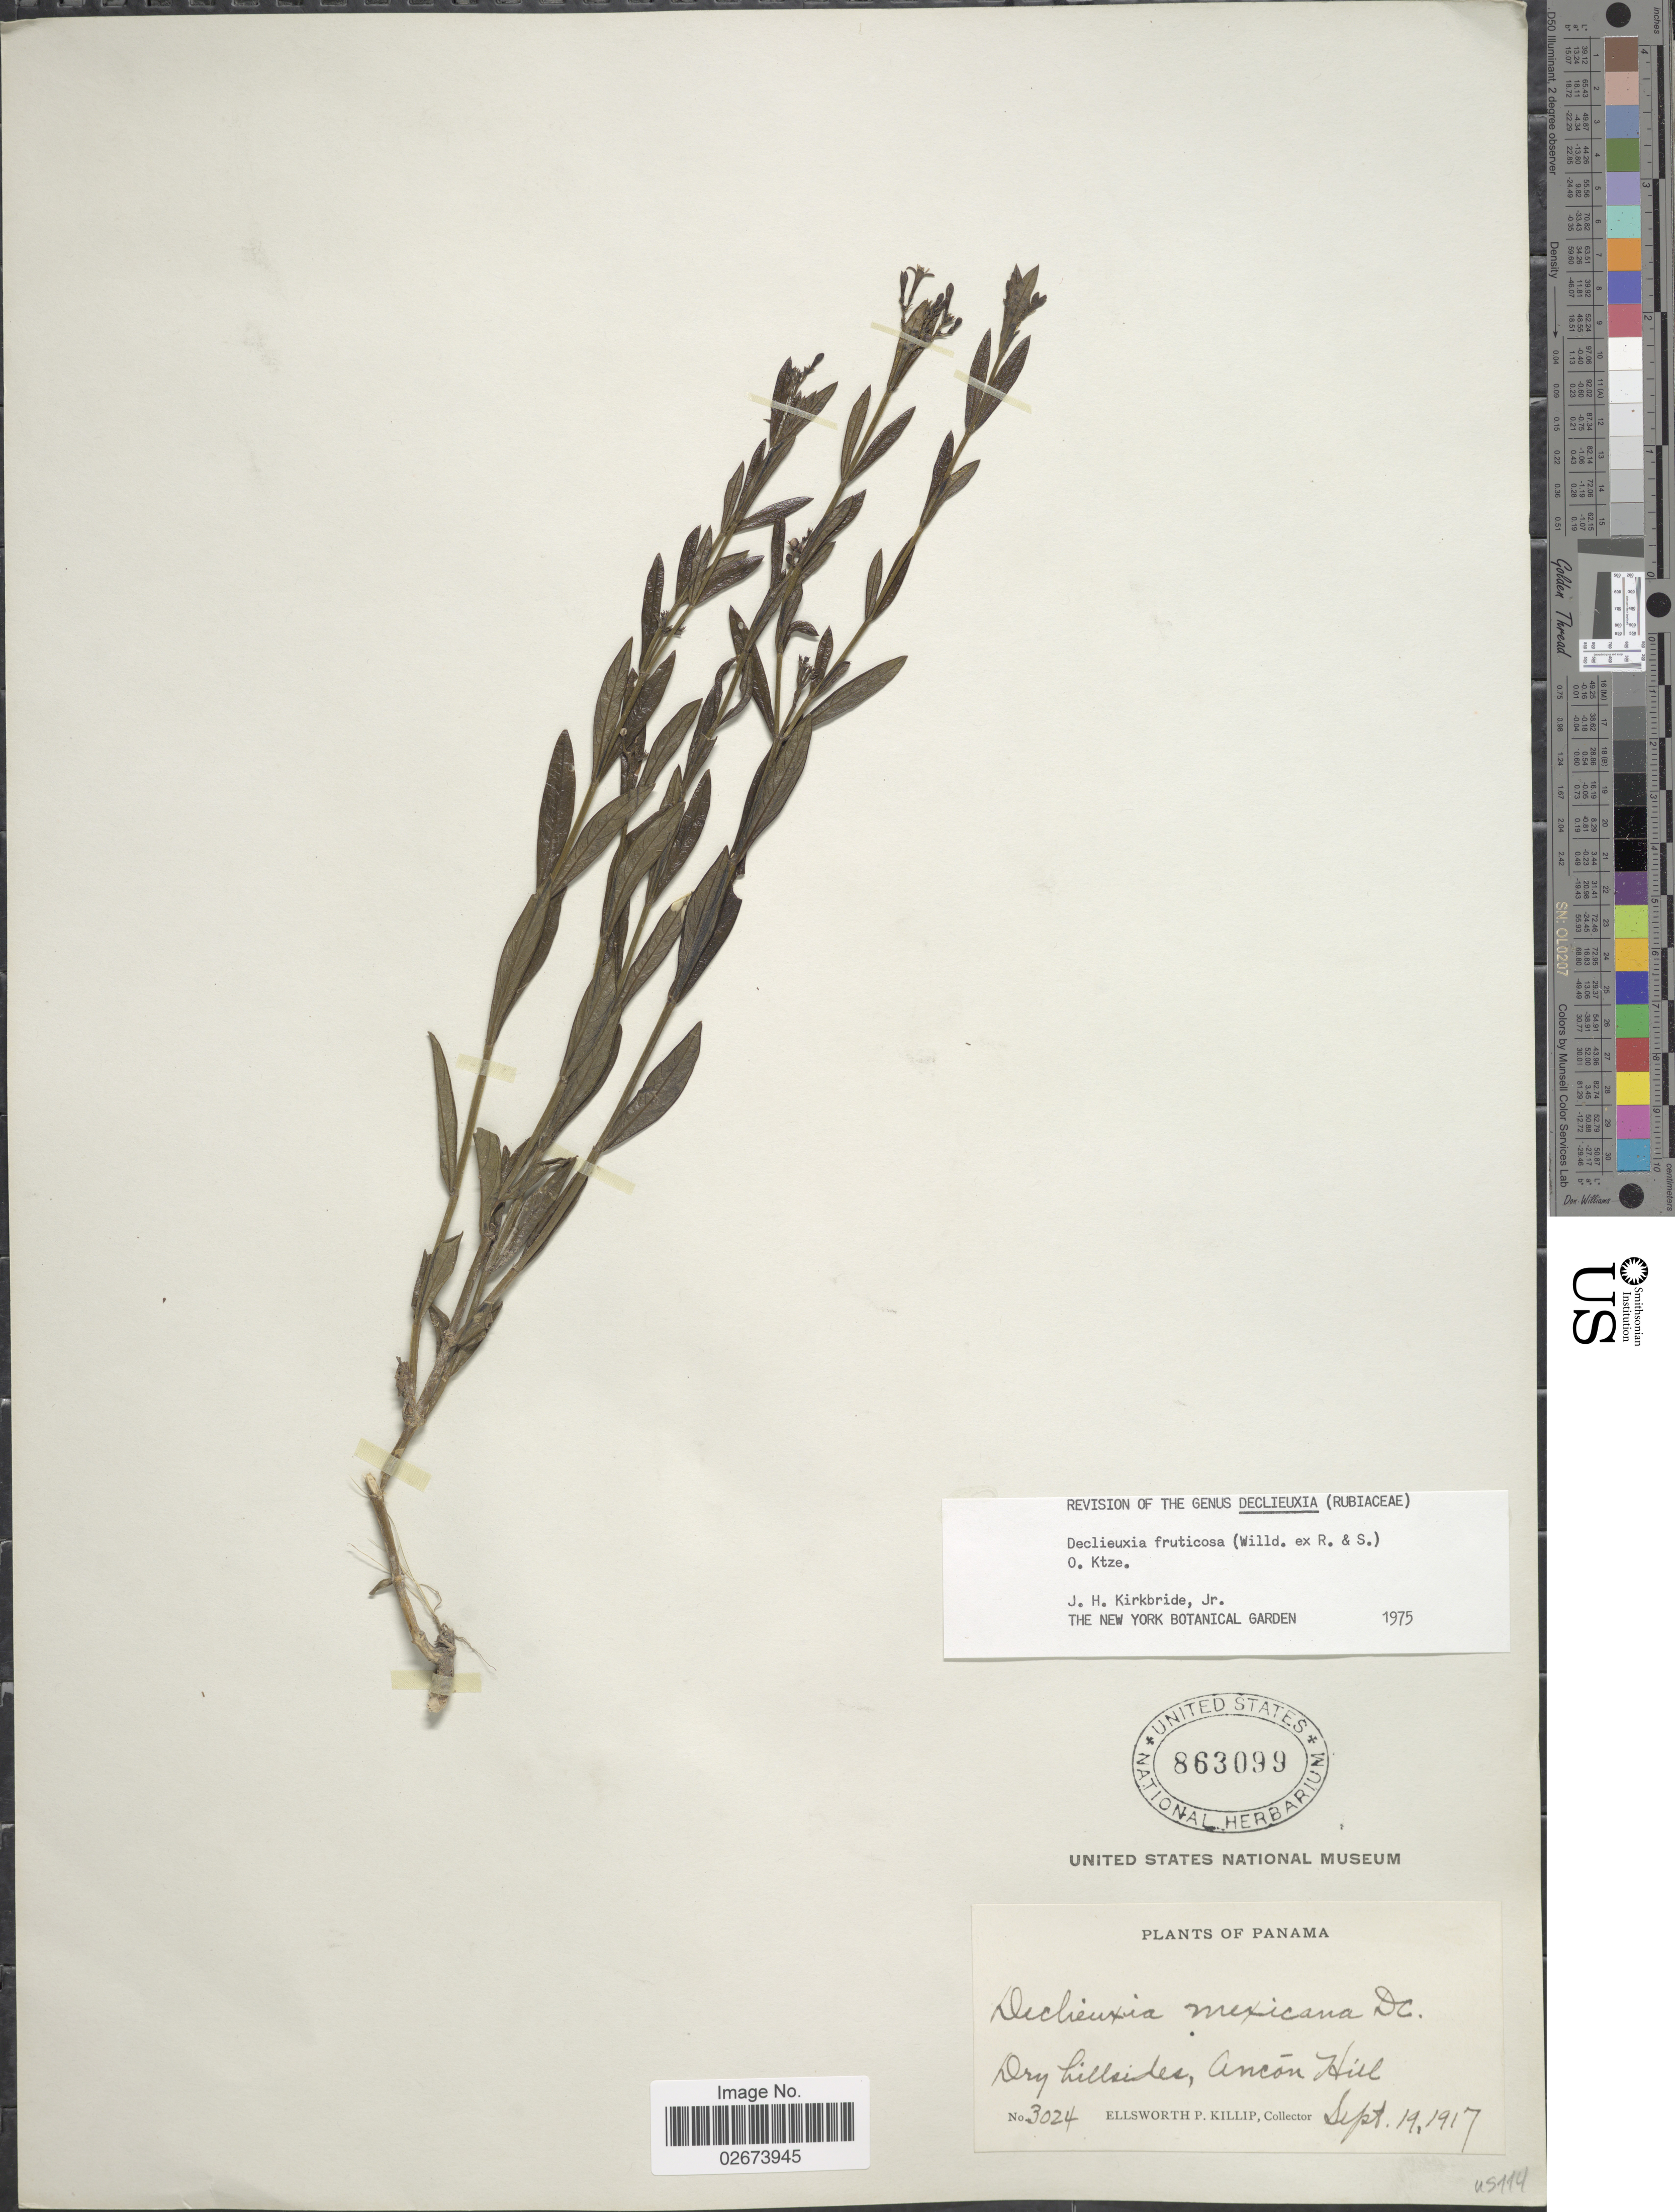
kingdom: Plantae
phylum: Tracheophyta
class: Magnoliopsida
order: Gentianales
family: Rubiaceae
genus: Declieuxia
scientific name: Declieuxia fruticosa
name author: (Willd. ex Roem. & Schult.) Kuntze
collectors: E. P. Killip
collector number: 3024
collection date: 1917-09-19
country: Panama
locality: Dry hillsides, Ancón Hill.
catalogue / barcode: US 863099